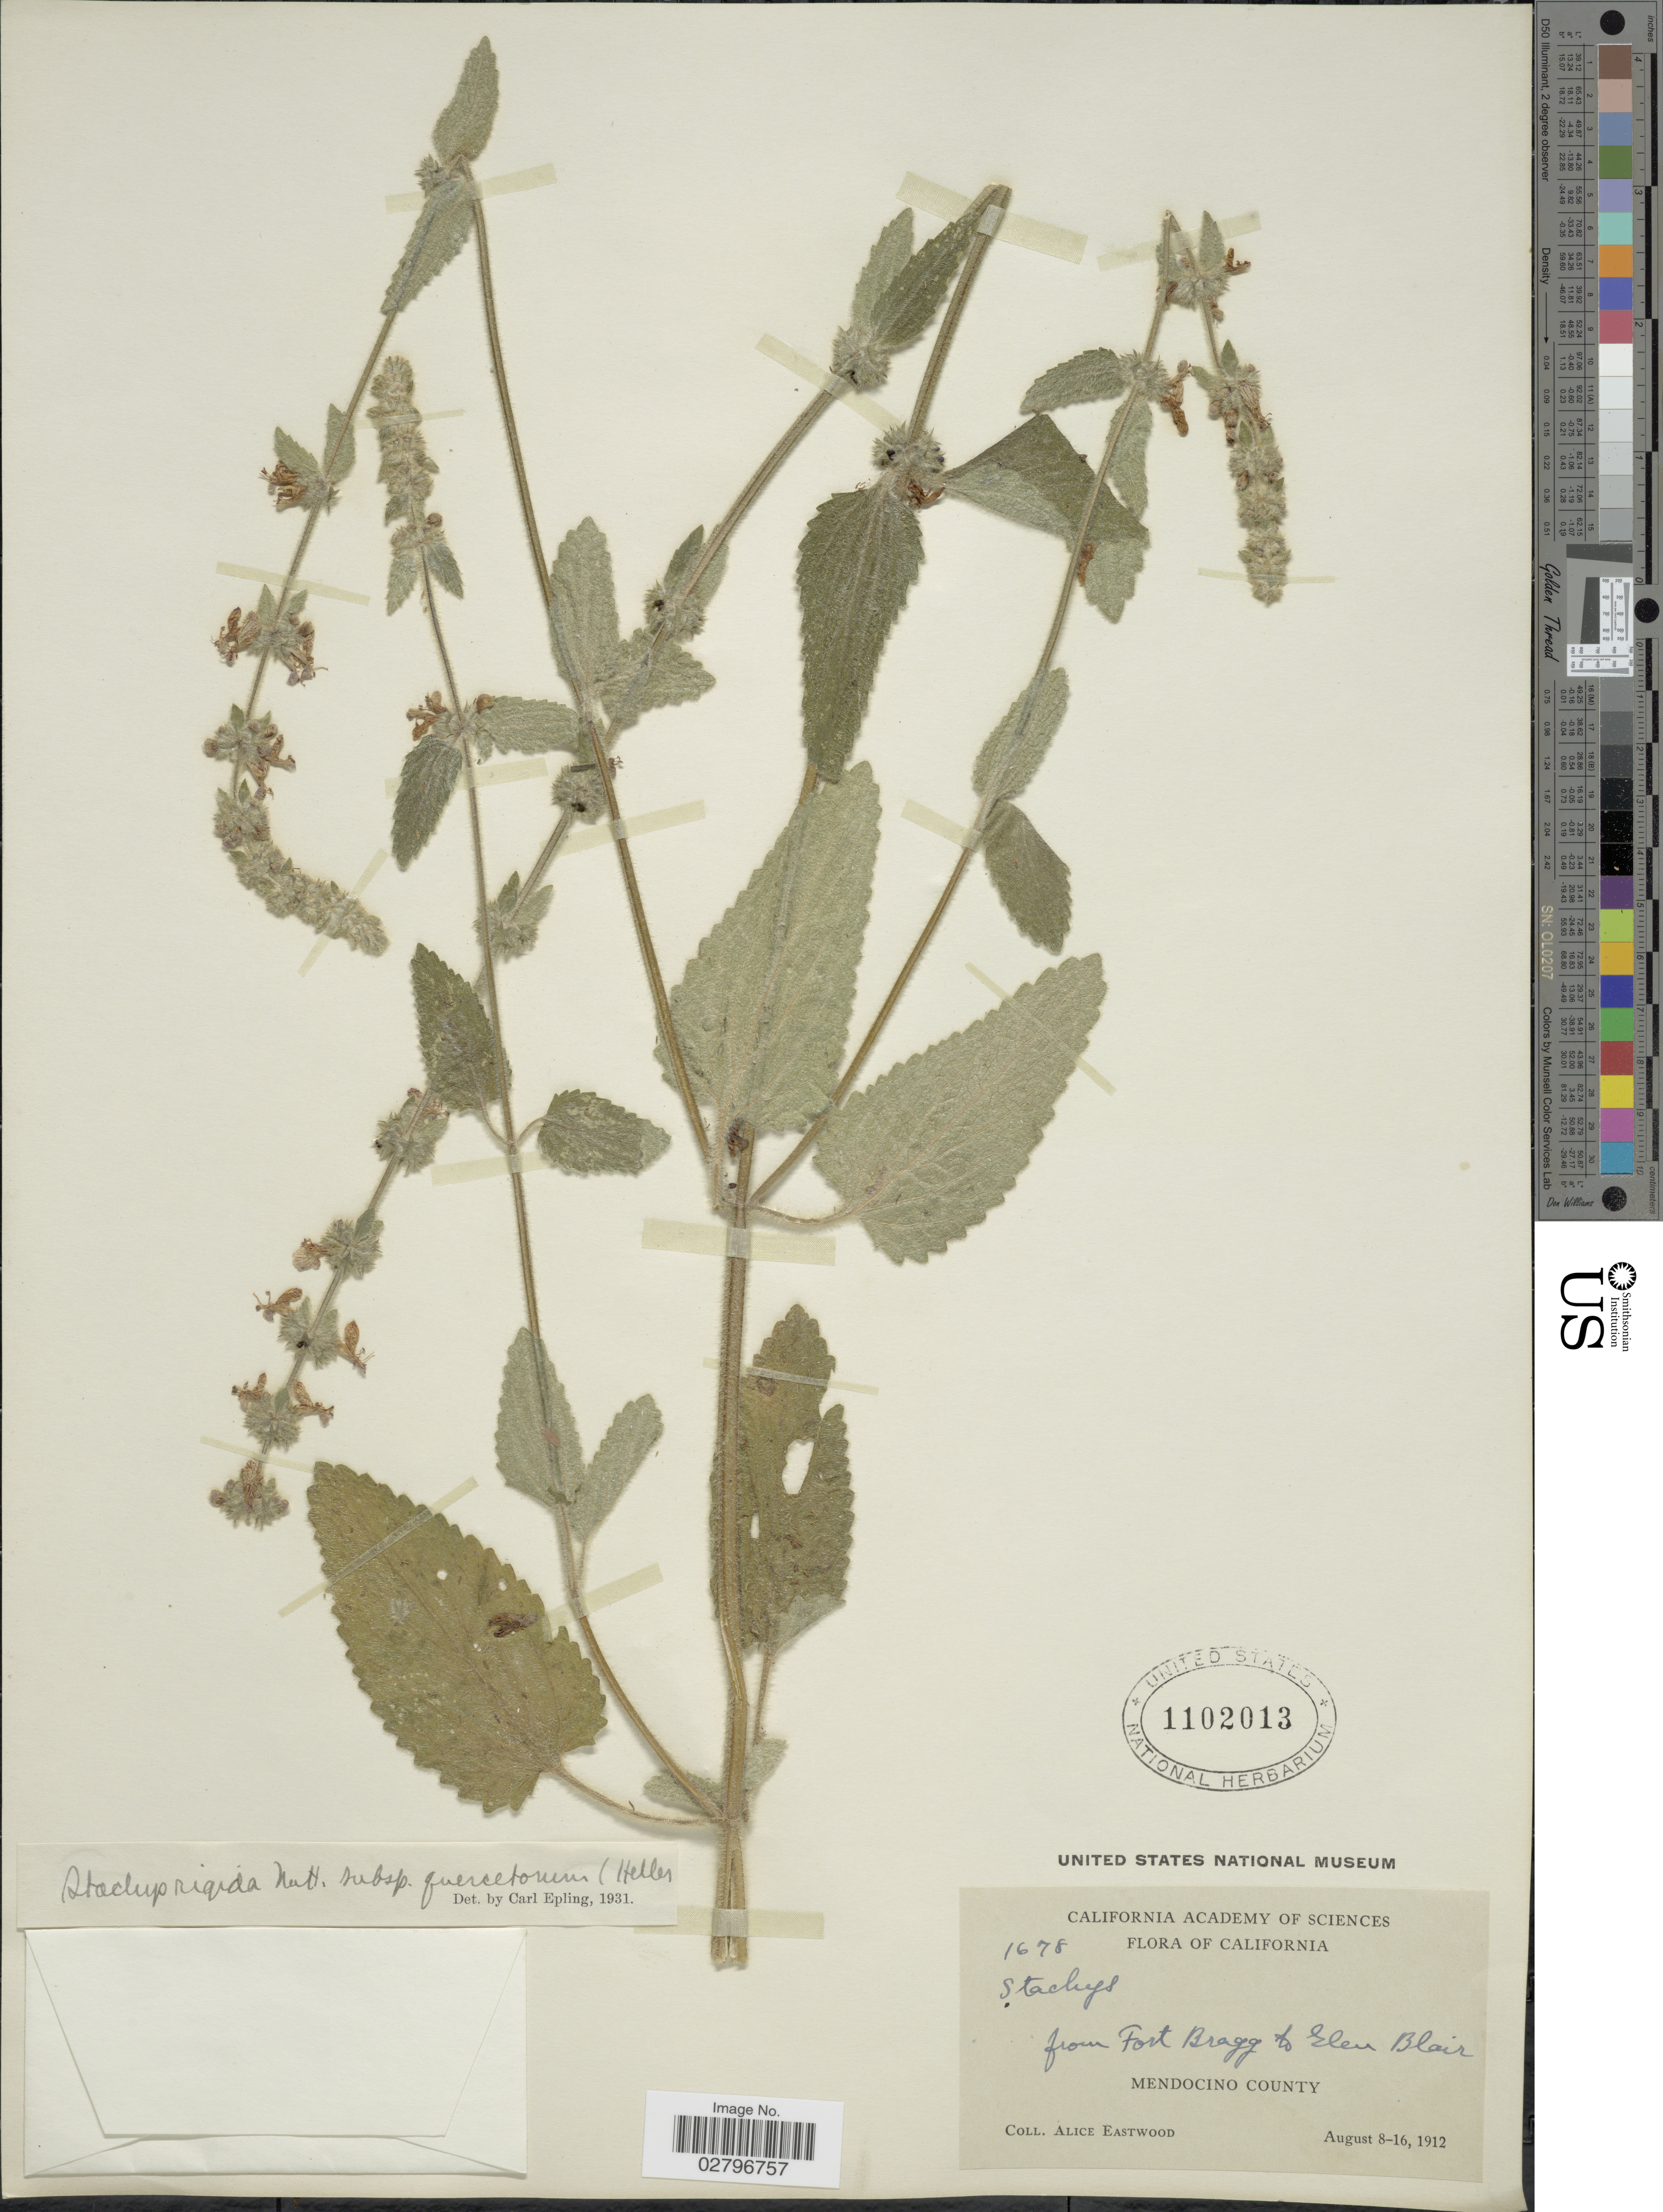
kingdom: Plantae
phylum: Tracheophyta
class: Magnoliopsida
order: Lamiales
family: Lamiaceae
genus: Stachys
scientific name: Stachys rigida subsp. quercetorum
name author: (A. Heller) Epling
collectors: A. Eastwood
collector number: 1678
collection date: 1912-08-08/1912-08-16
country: United States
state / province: California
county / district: Mendocino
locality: From Fort Bragg to Glen Blair, Mendocino County.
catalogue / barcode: US 1102013